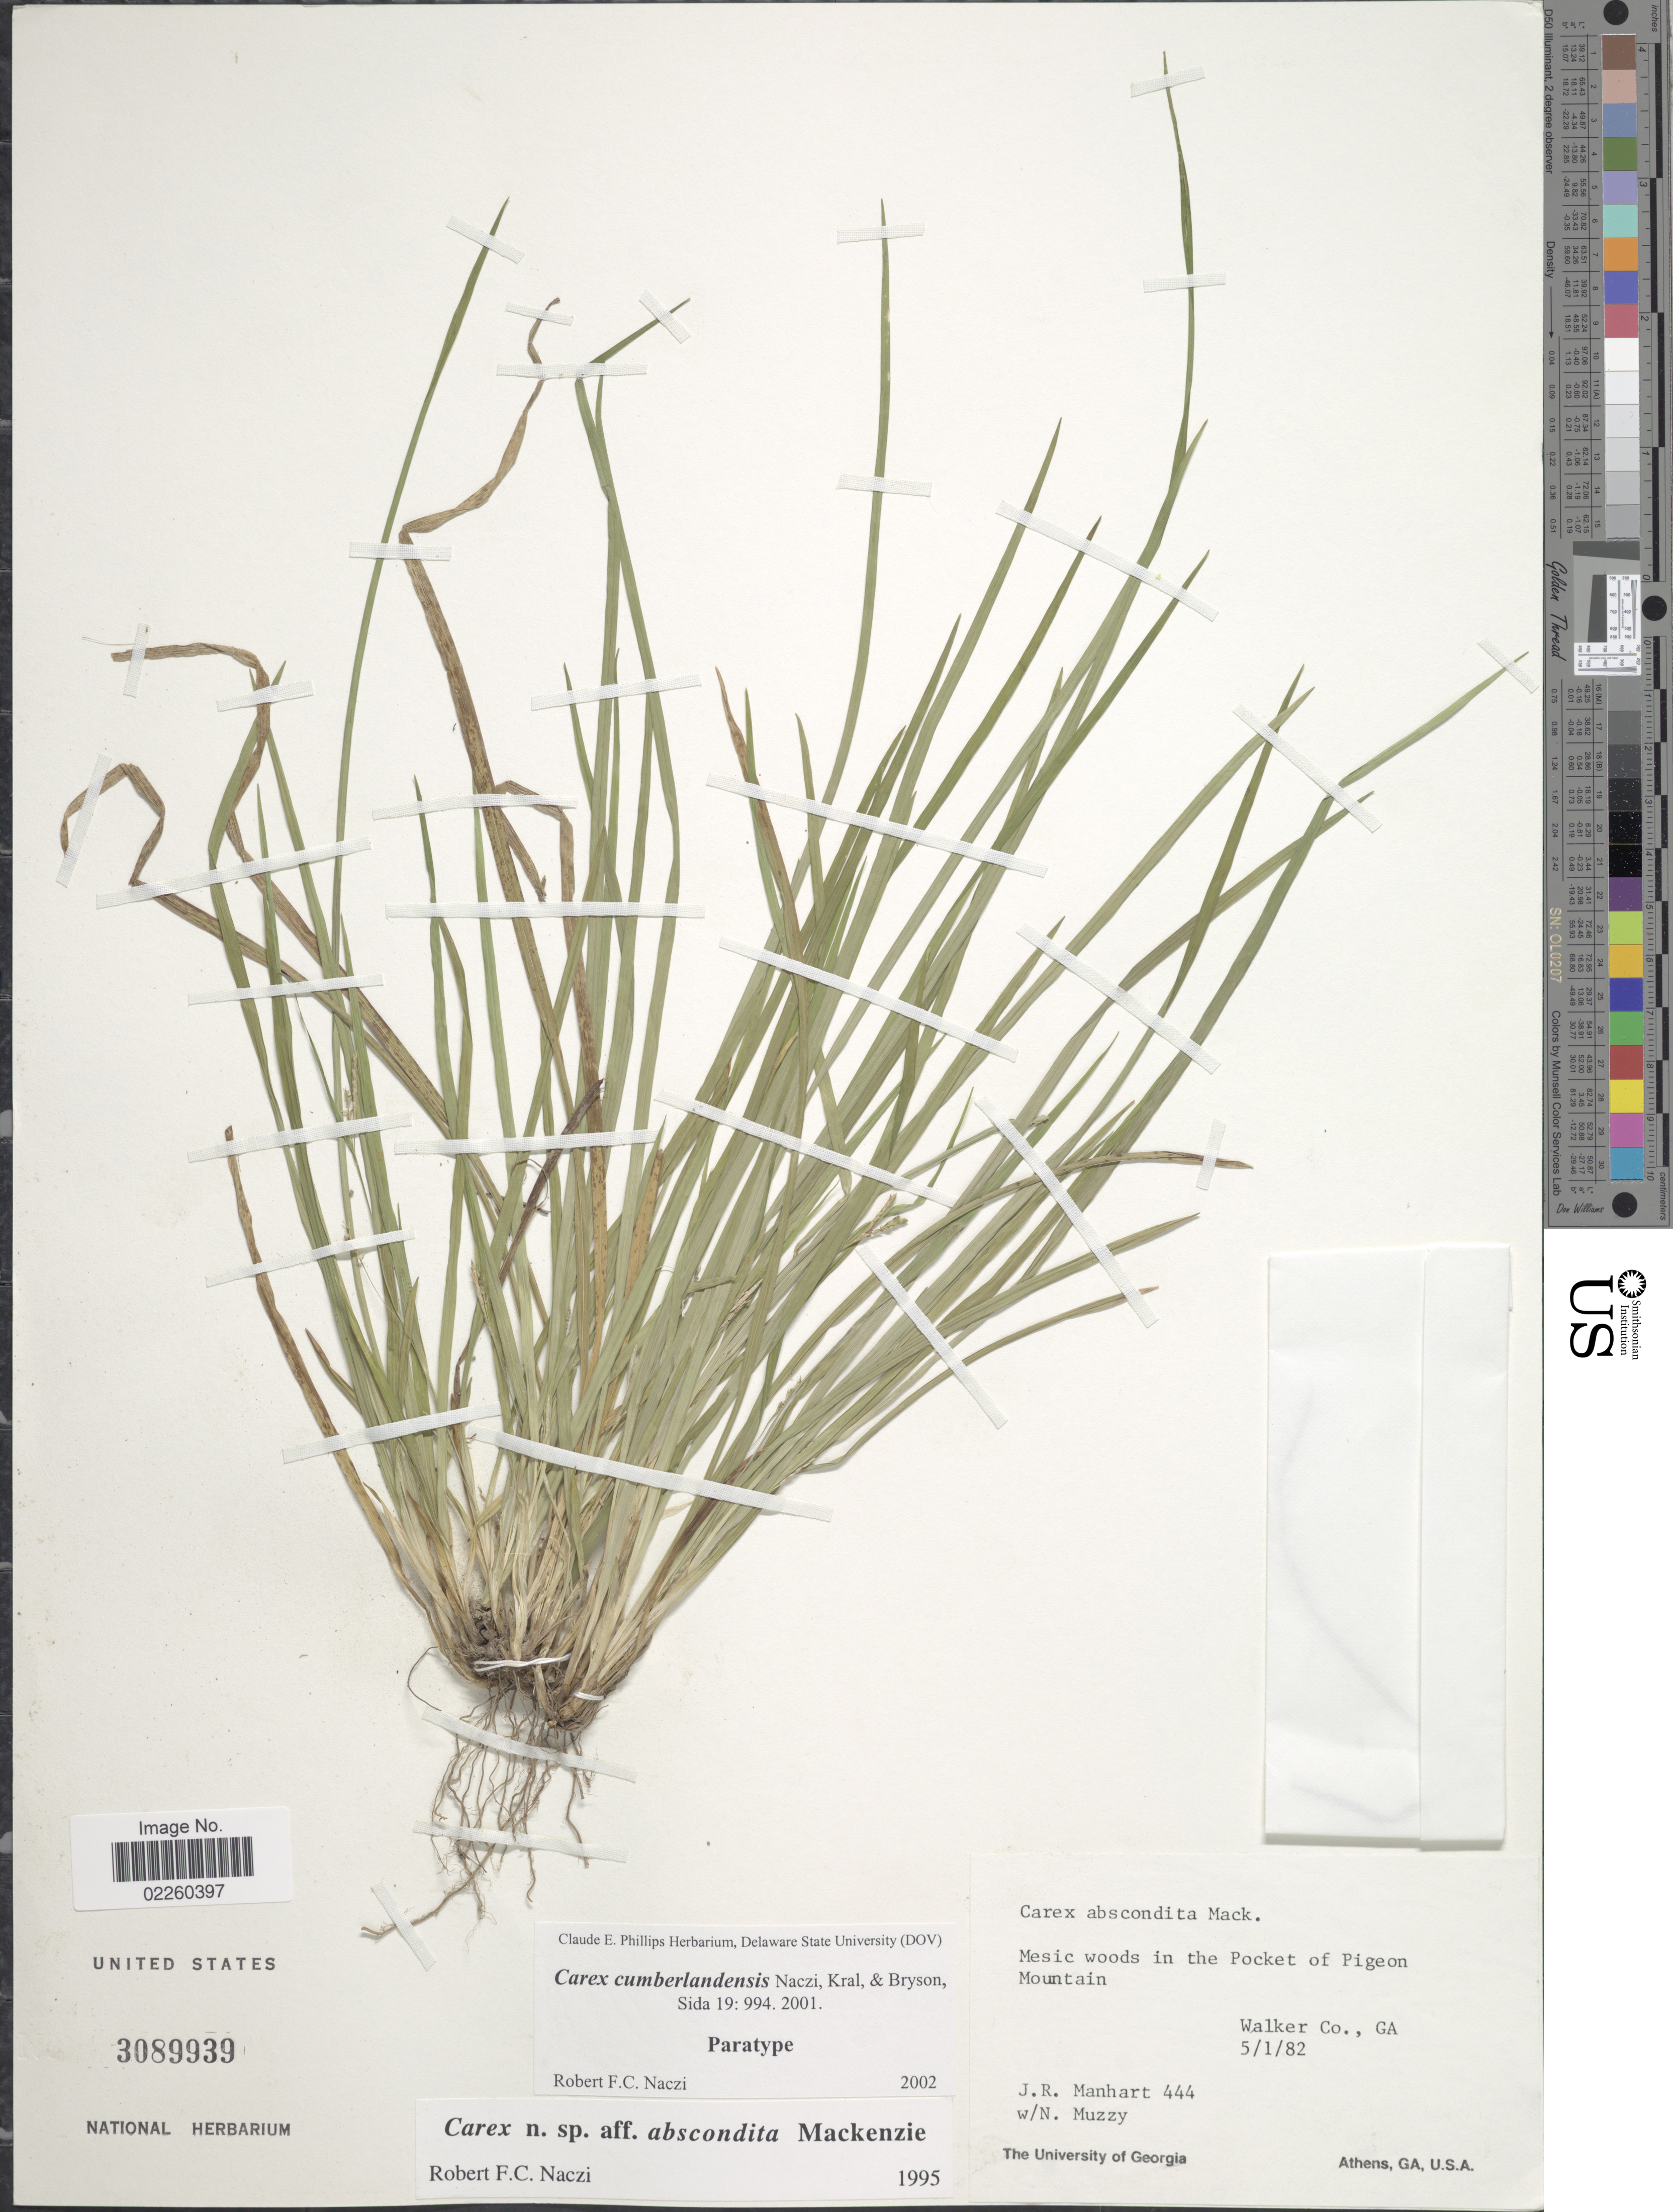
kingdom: Plantae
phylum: Tracheophyta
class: Liliopsida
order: Poales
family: Cyperaceae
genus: Carex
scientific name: Carex cumberlandensis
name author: Naczi & et al.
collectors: J. Manhart & N. Muzzy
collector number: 444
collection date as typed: Transcribed d/m/y: 1/5/82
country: United States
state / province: Georgia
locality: Mesic woods in the pocket of Pigeon Mountain, Walker Co.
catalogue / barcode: US 3089939